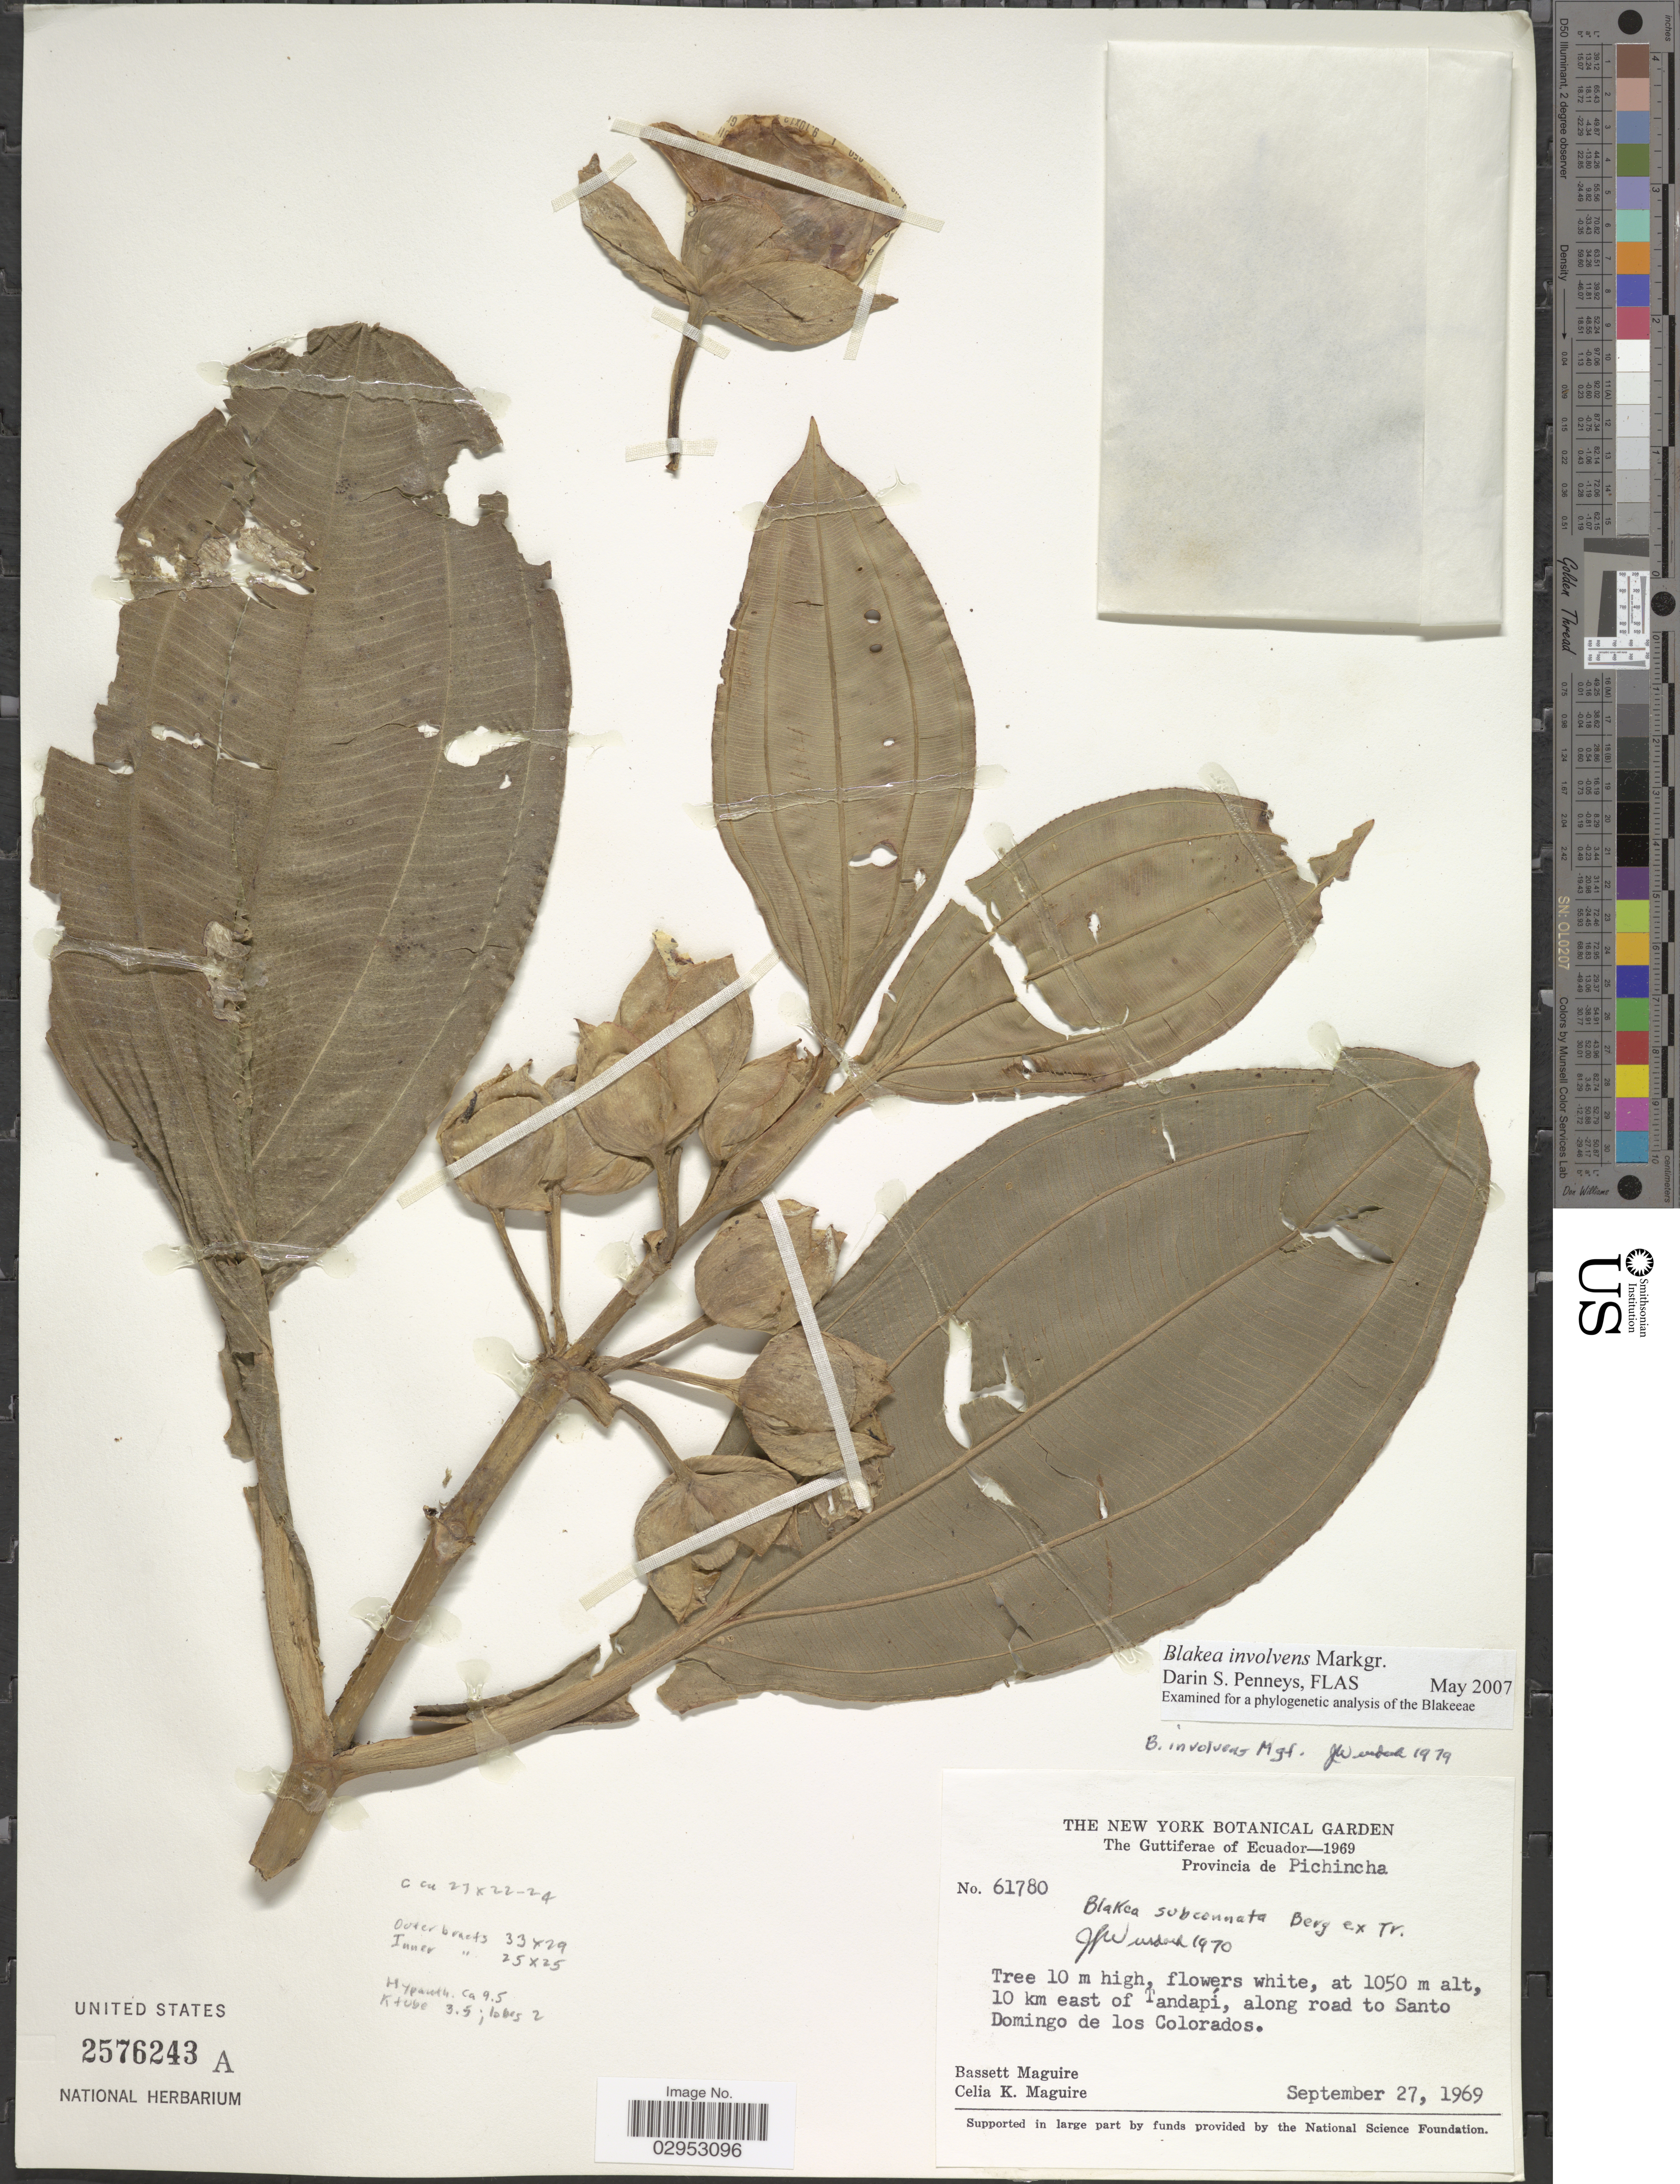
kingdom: Plantae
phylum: Tracheophyta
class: Magnoliopsida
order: Myrtales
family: Melastomataceae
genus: Blakea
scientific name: Blakea involvens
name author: Markgr.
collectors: B. Maguire & C. K. Maguire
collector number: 61780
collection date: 1969-09-27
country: Ecuador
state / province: Pichincha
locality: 10 km east of Tandapí, along road to Domingo de los Colorados.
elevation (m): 1050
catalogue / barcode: US 2576243A